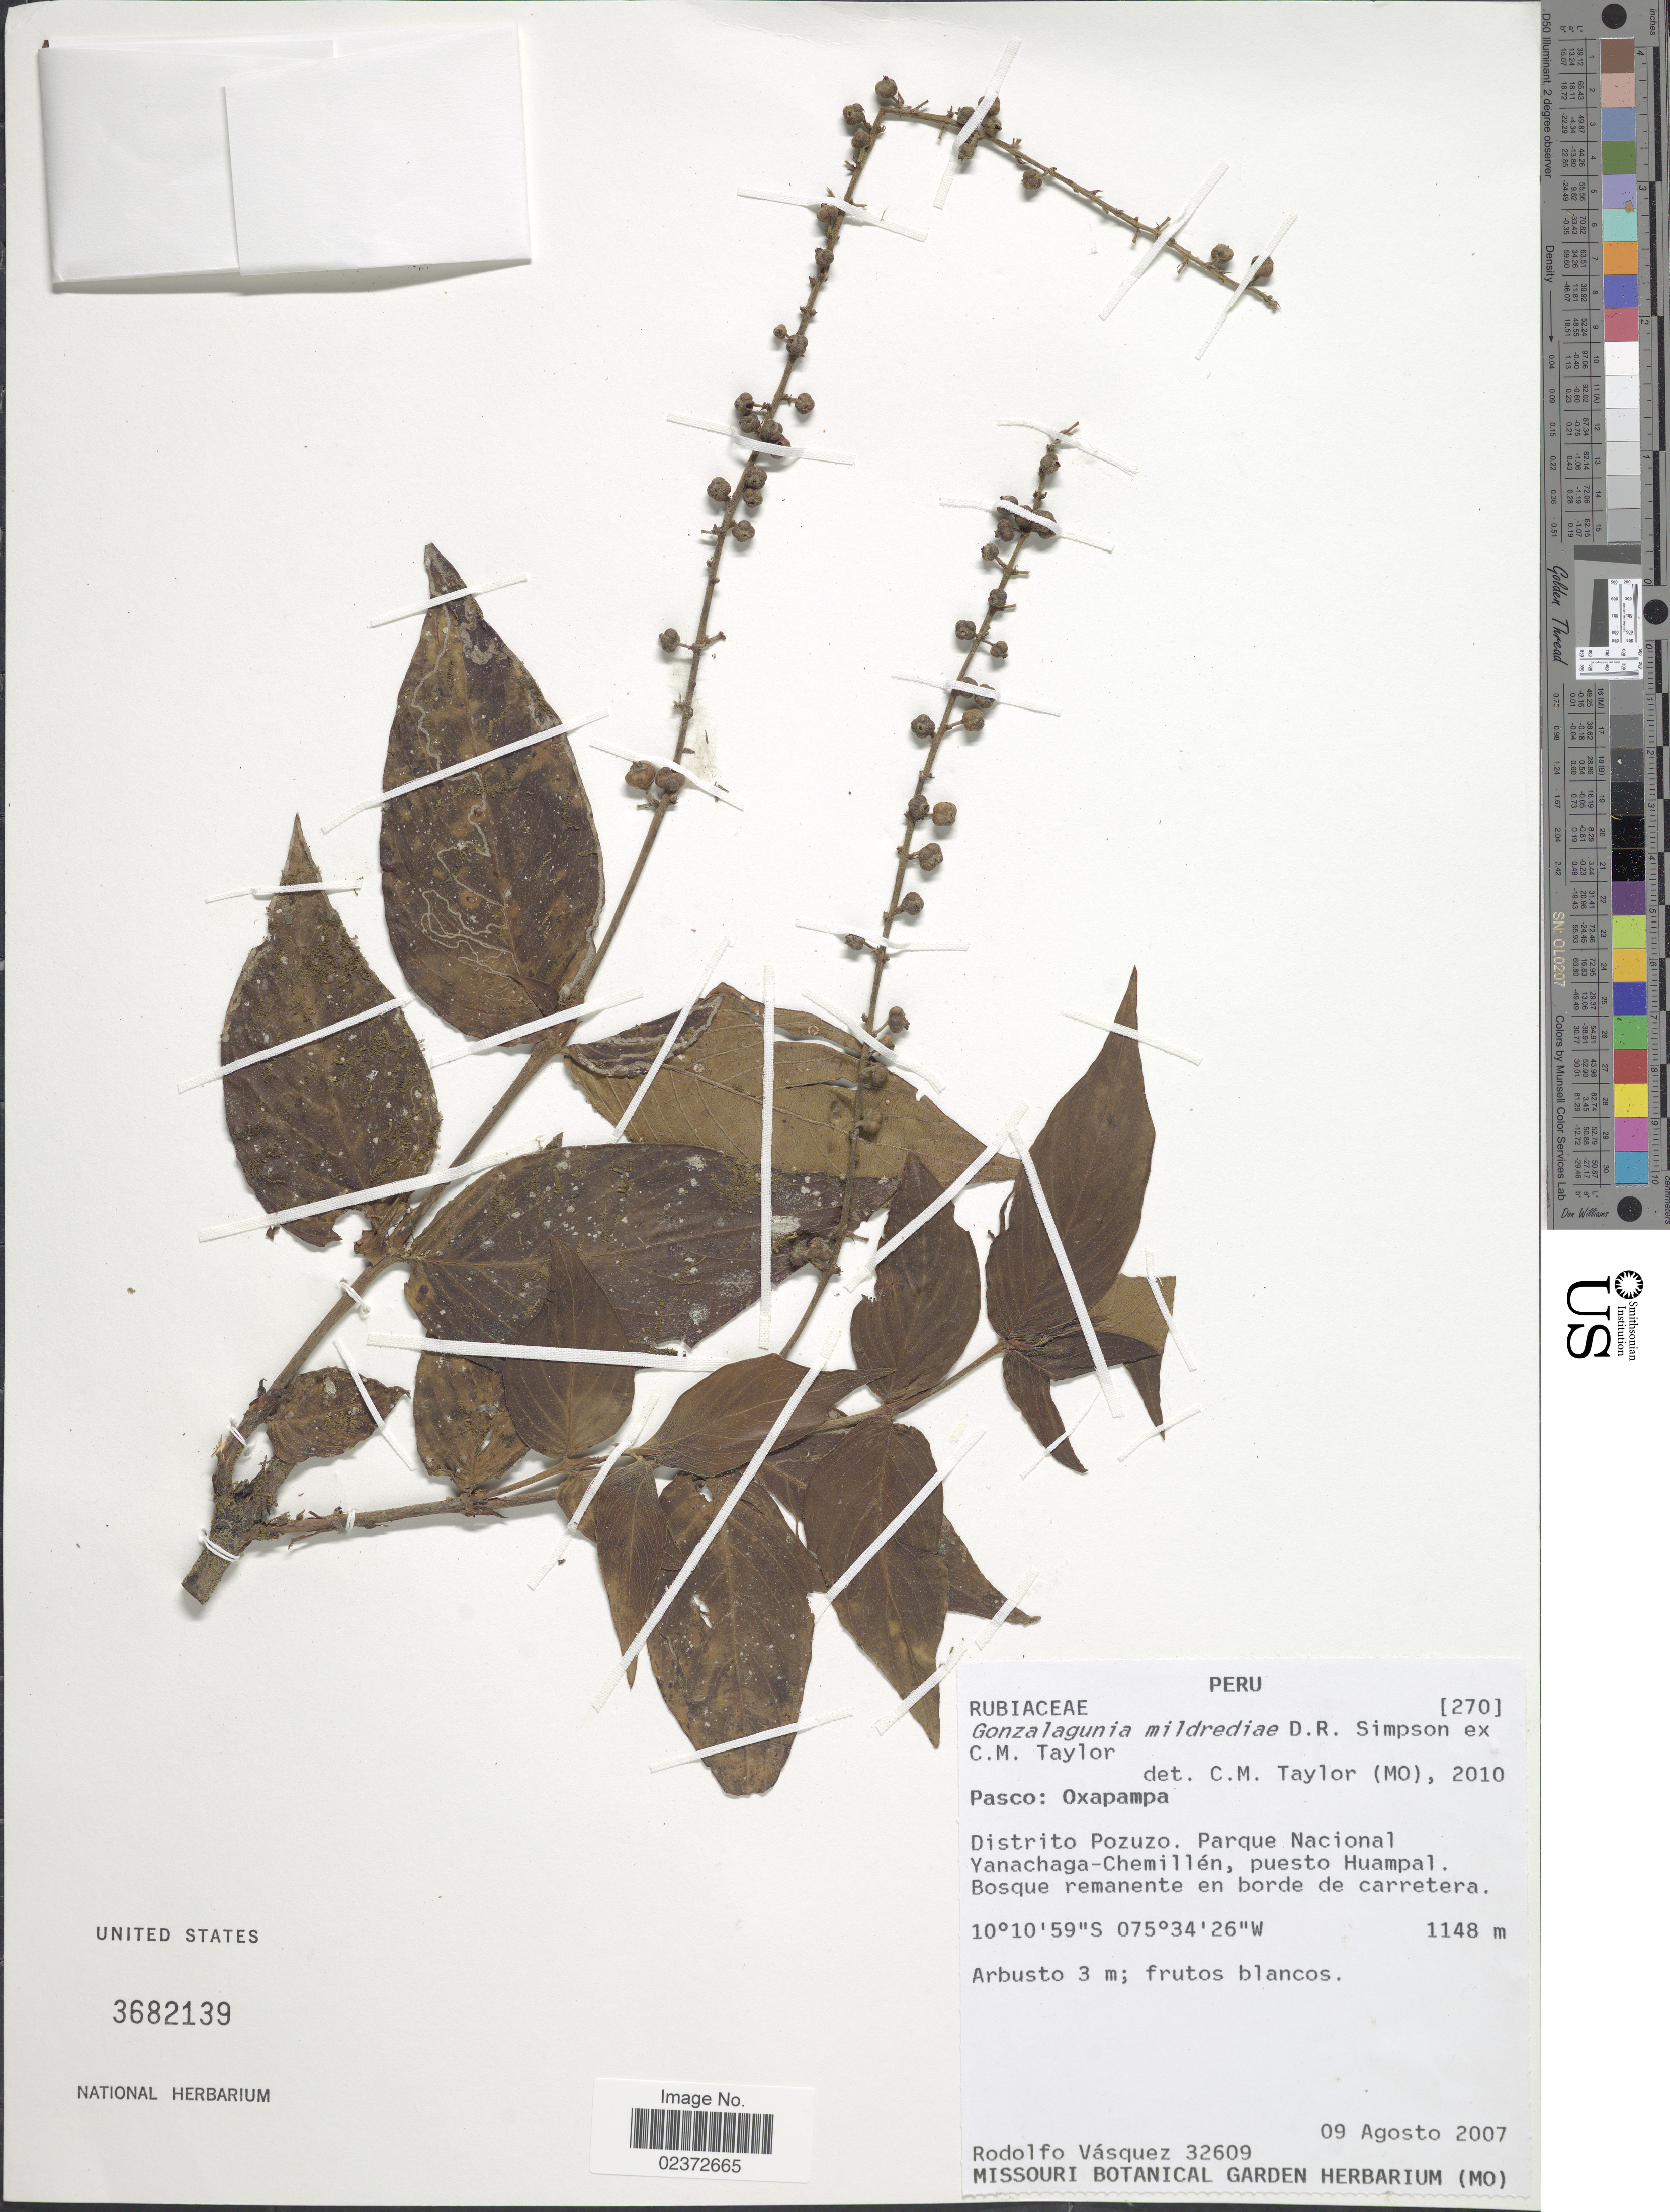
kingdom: Plantae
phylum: Tracheophyta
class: Magnoliopsida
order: Gentianales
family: Rubiaceae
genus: Gonzalagunia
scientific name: Gonzalagunia mildredae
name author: D.R. Simpson ex C.M. Taylor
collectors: R. Vásquez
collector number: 32609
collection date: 2007-08-09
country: Peru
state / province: Pasco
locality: Oxapampa. Distrito Pozuzo. Parque Nacional Yanachaga-Chemillen, puesto Huampal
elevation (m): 1148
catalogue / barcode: US 3682139